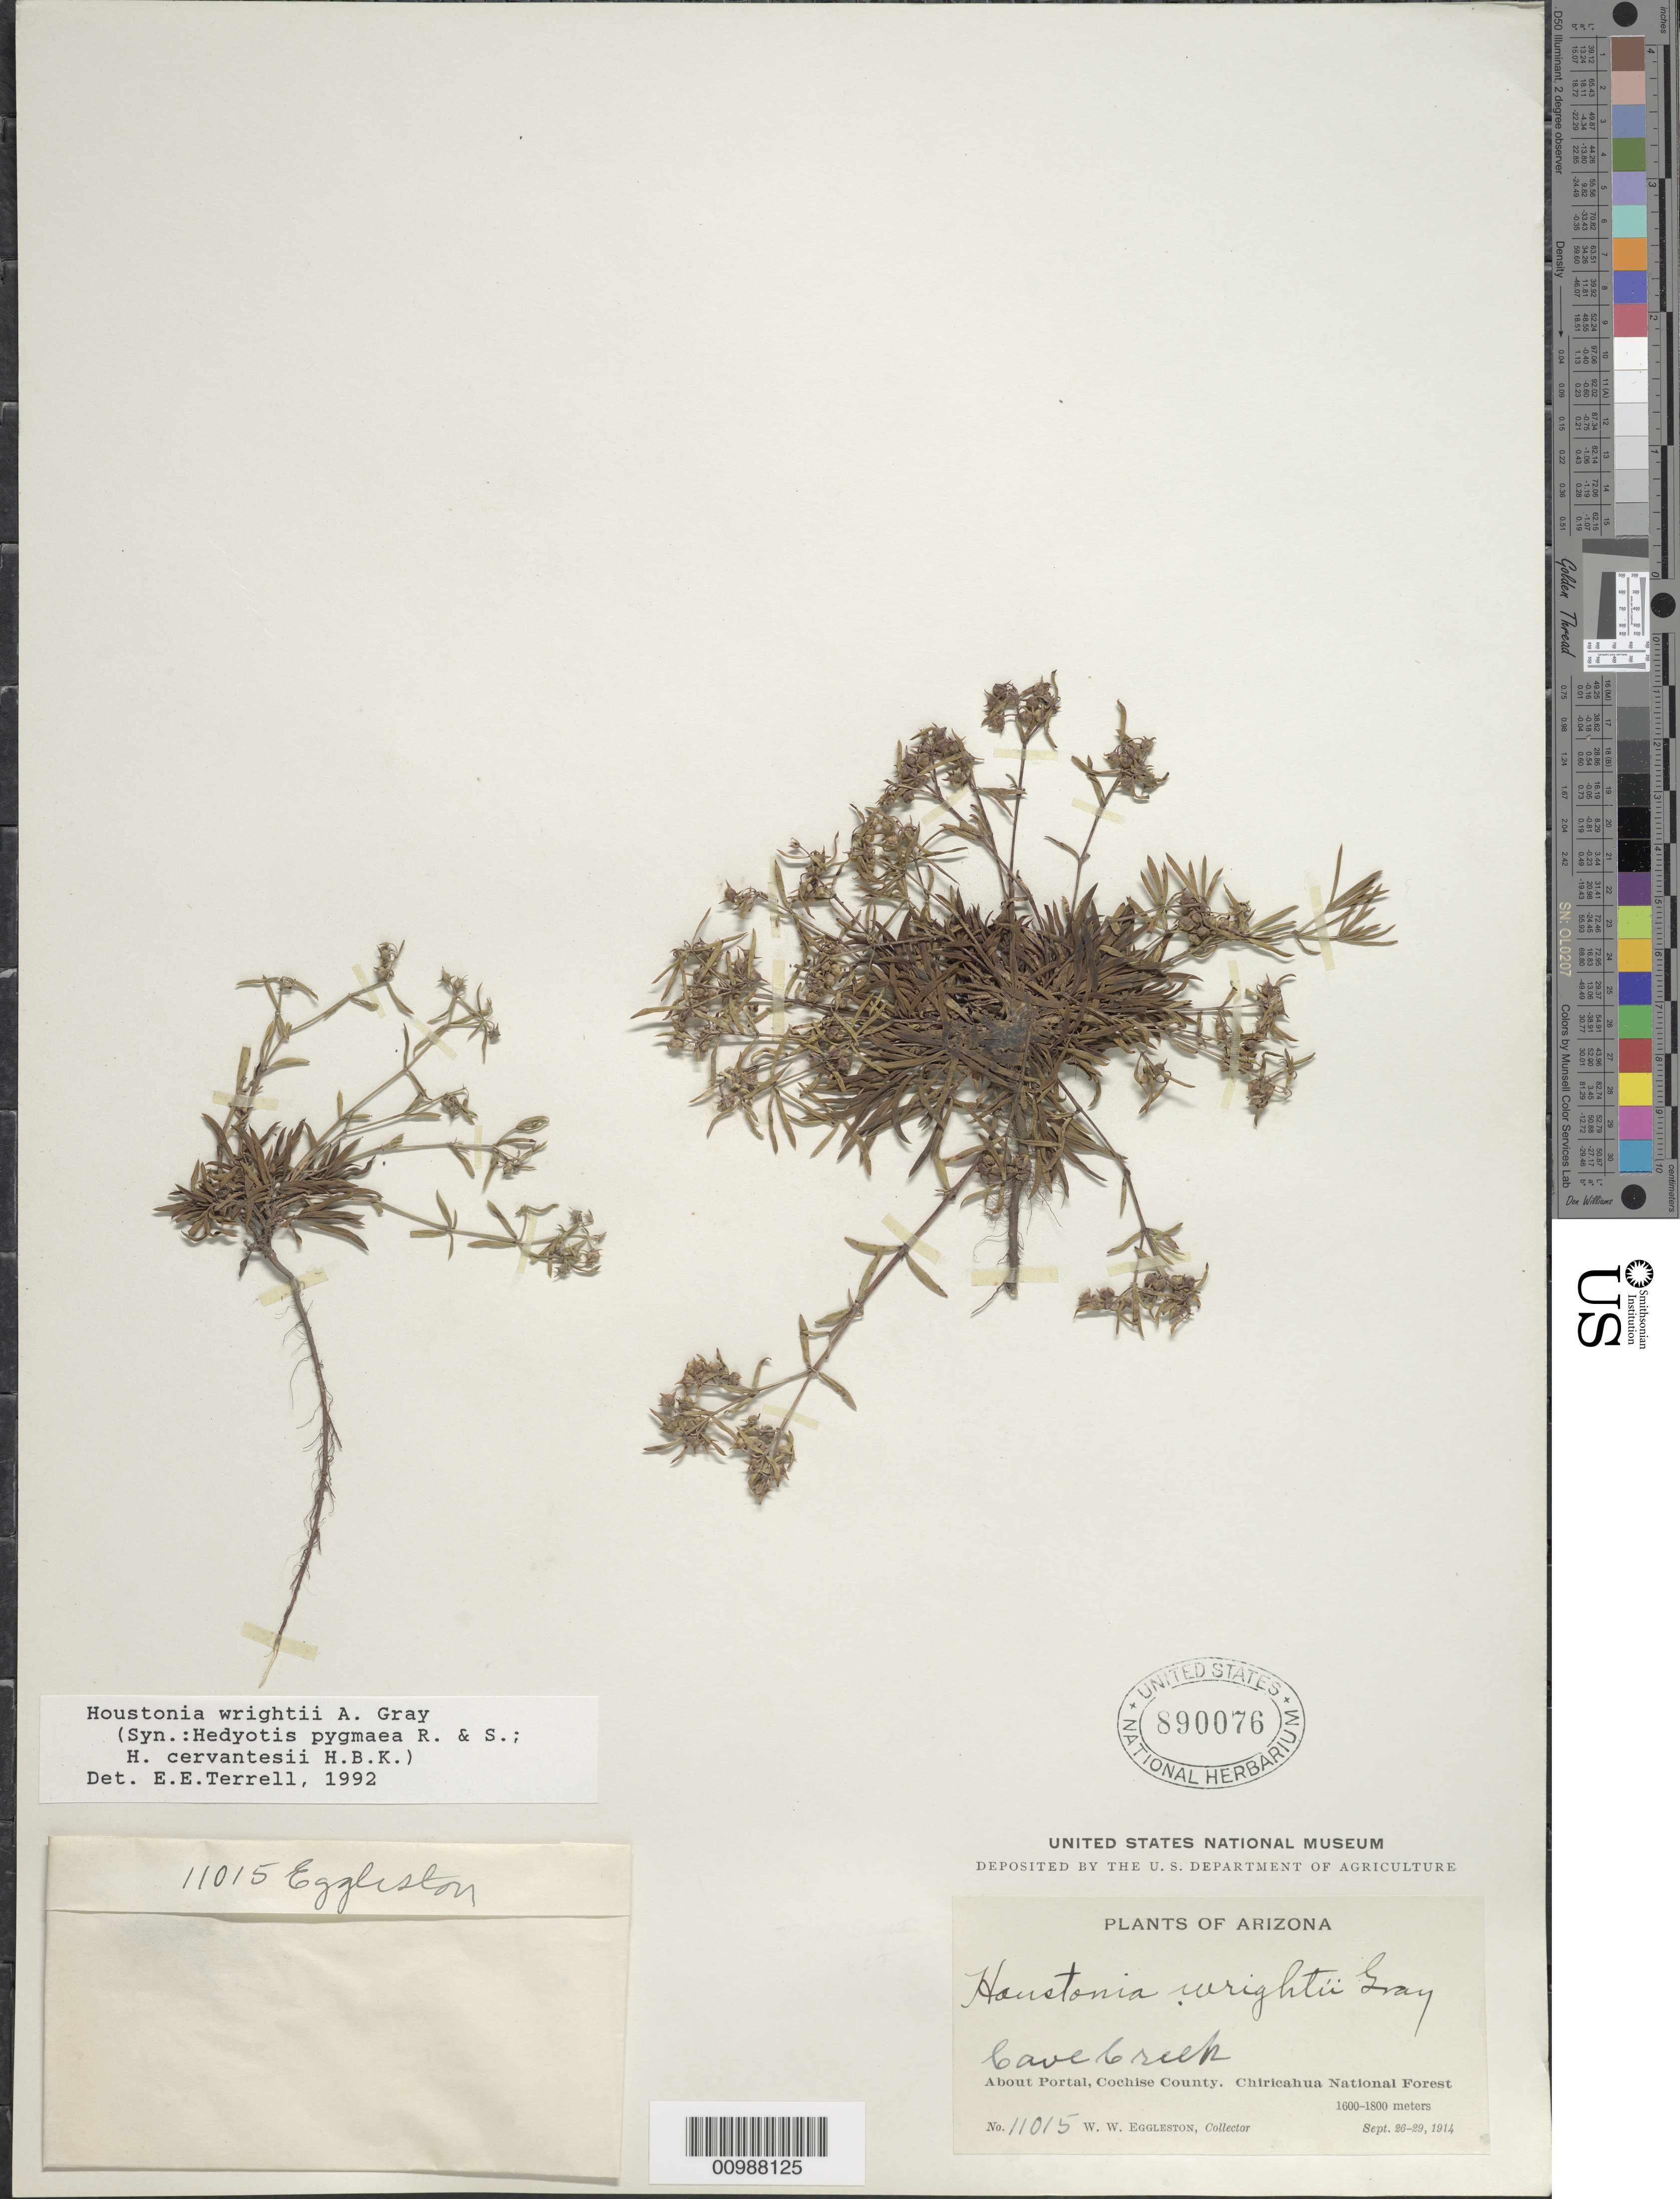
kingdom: Plantae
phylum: Tracheophyta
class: Magnoliopsida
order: Gentianales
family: Rubiaceae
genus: Houstonia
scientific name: Houstonia wrightii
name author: (A. Gray) A. Gray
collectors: W. W. Eggleston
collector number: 11015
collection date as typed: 26 Sep 1914 to 29 Sep 1914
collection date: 1914-09-26/1914-09-29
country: United States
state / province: Arizona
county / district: Cochise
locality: Cave Creek, Chiricahua National Forest. About Portal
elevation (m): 1600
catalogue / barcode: US 890076